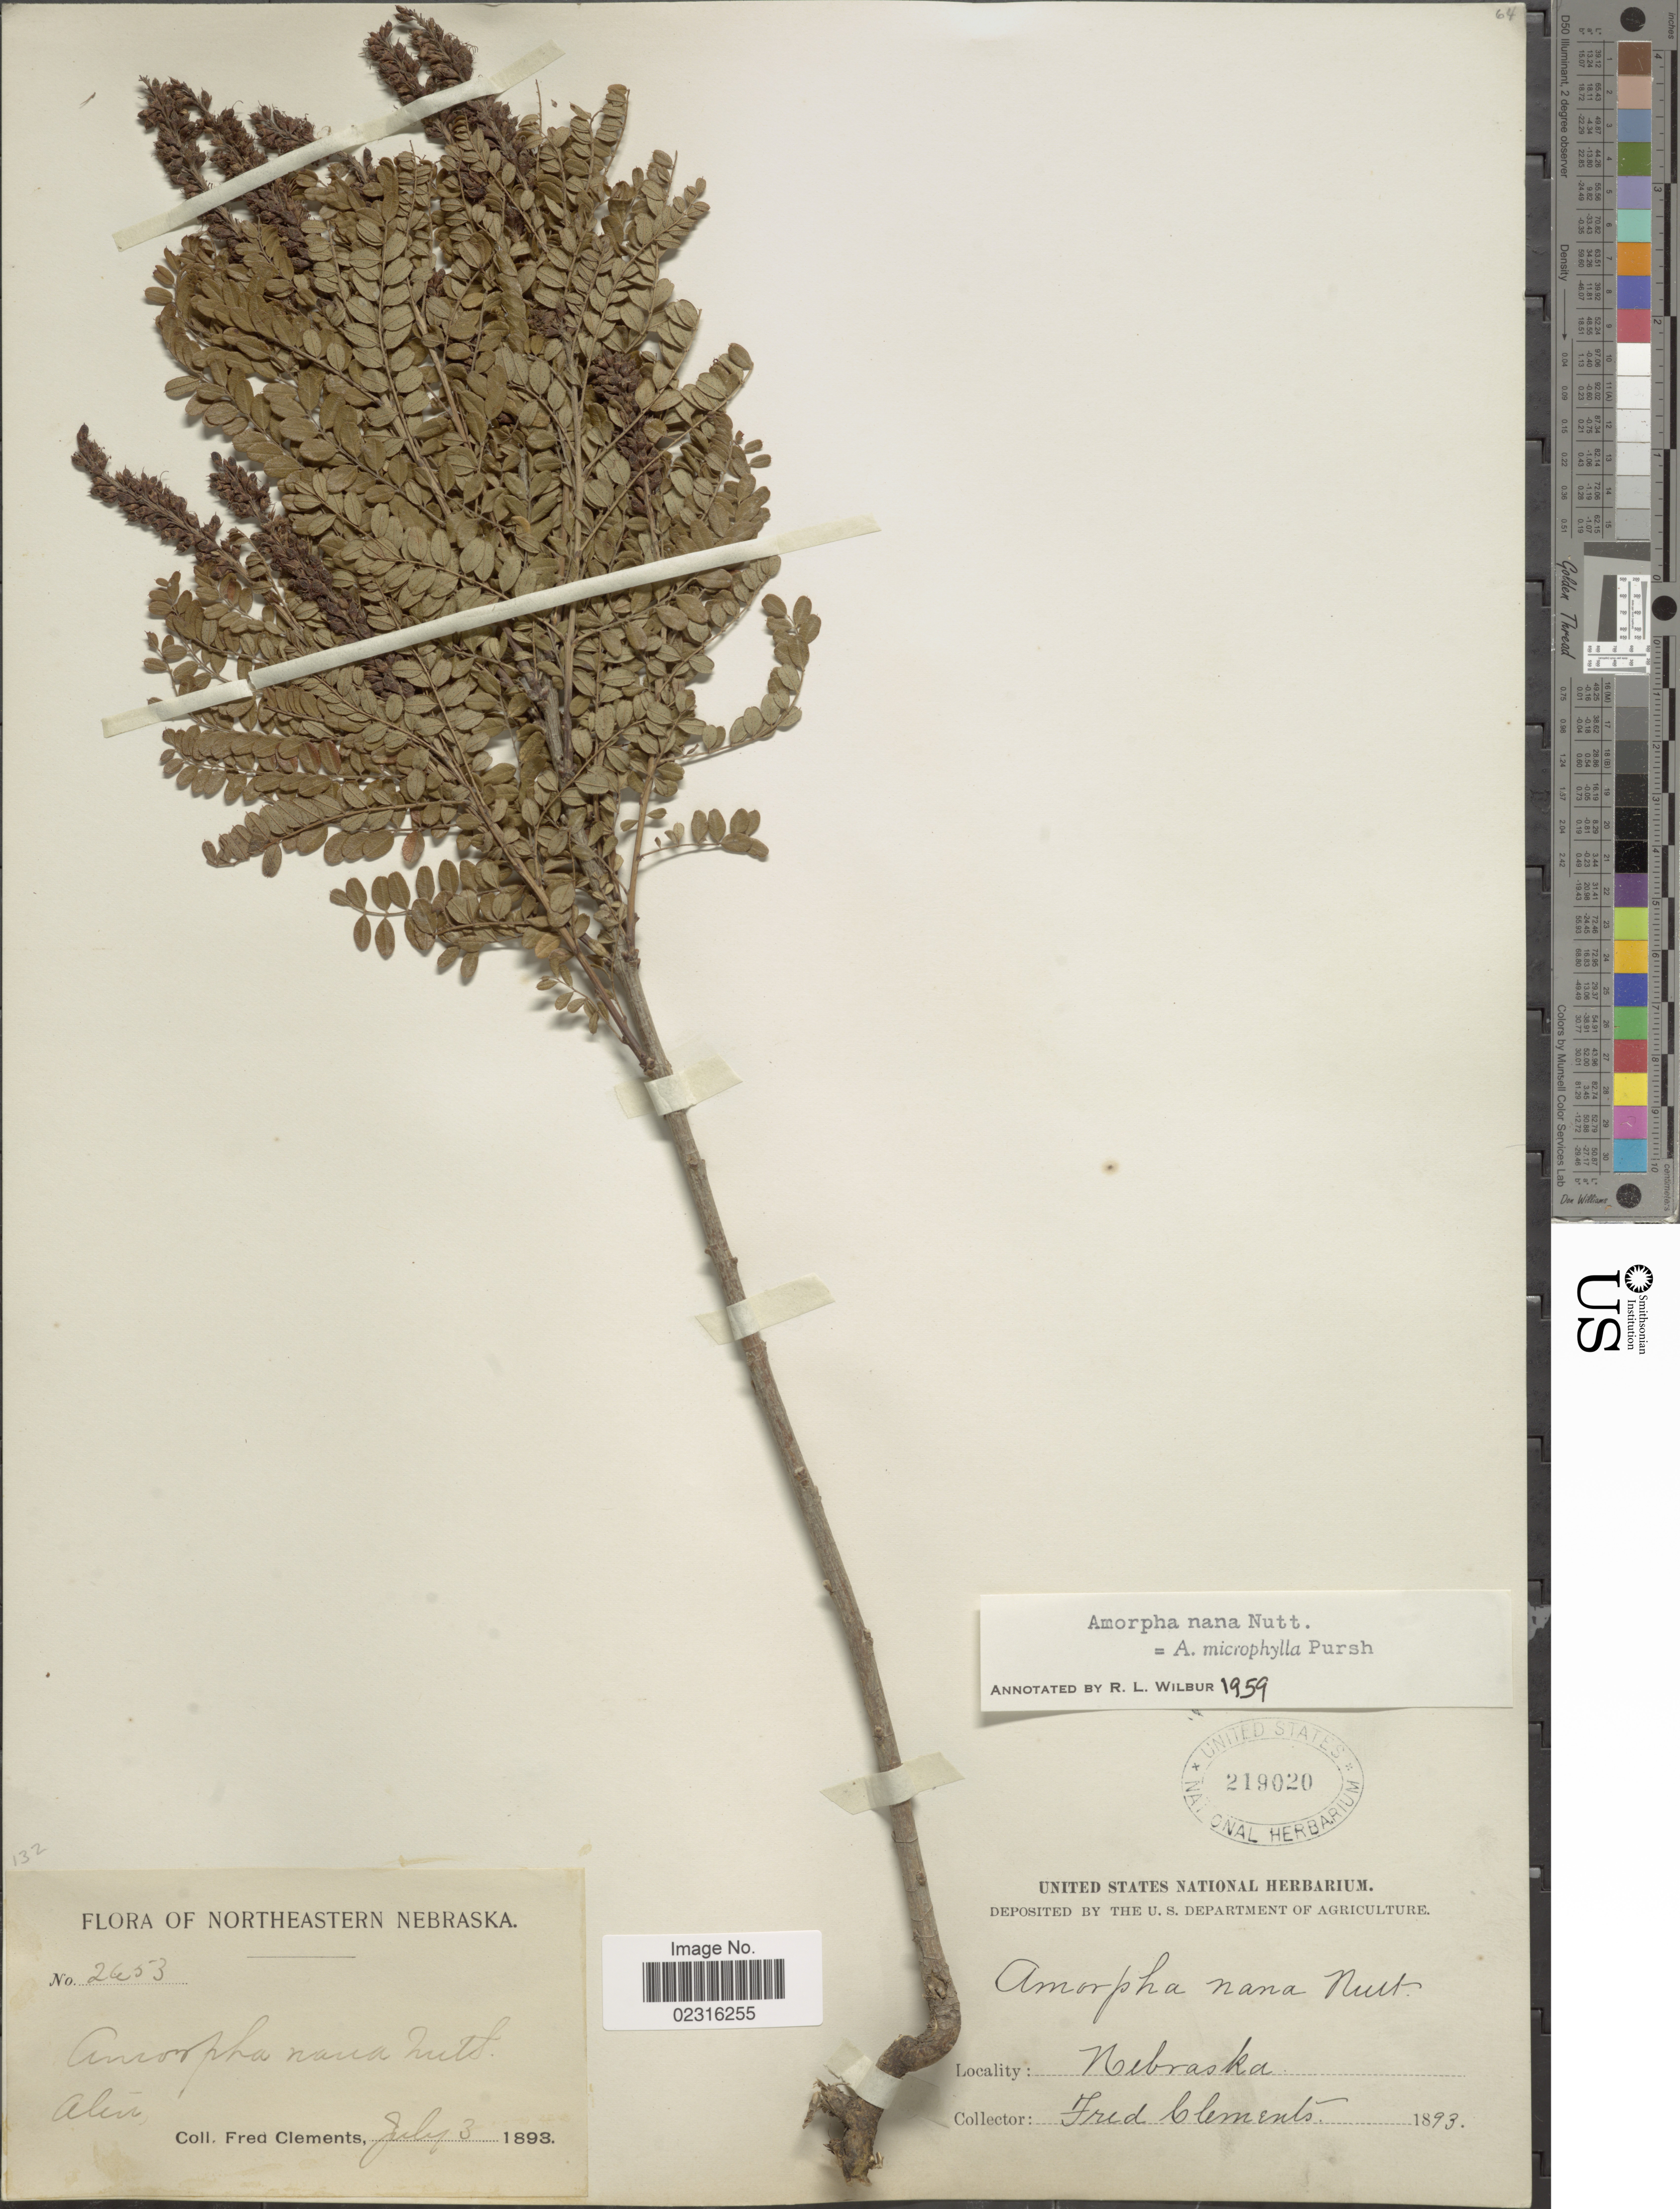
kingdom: Plantae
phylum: Tracheophyta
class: Magnoliopsida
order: Fabales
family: Fabaceae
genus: Amorpha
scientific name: Amorpha nana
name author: C. Fraser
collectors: F. Clements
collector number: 2453*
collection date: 1893-07-03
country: United States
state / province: Nebraska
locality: Northeastern Nebraska, alive [interpreted].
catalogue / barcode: US 219020